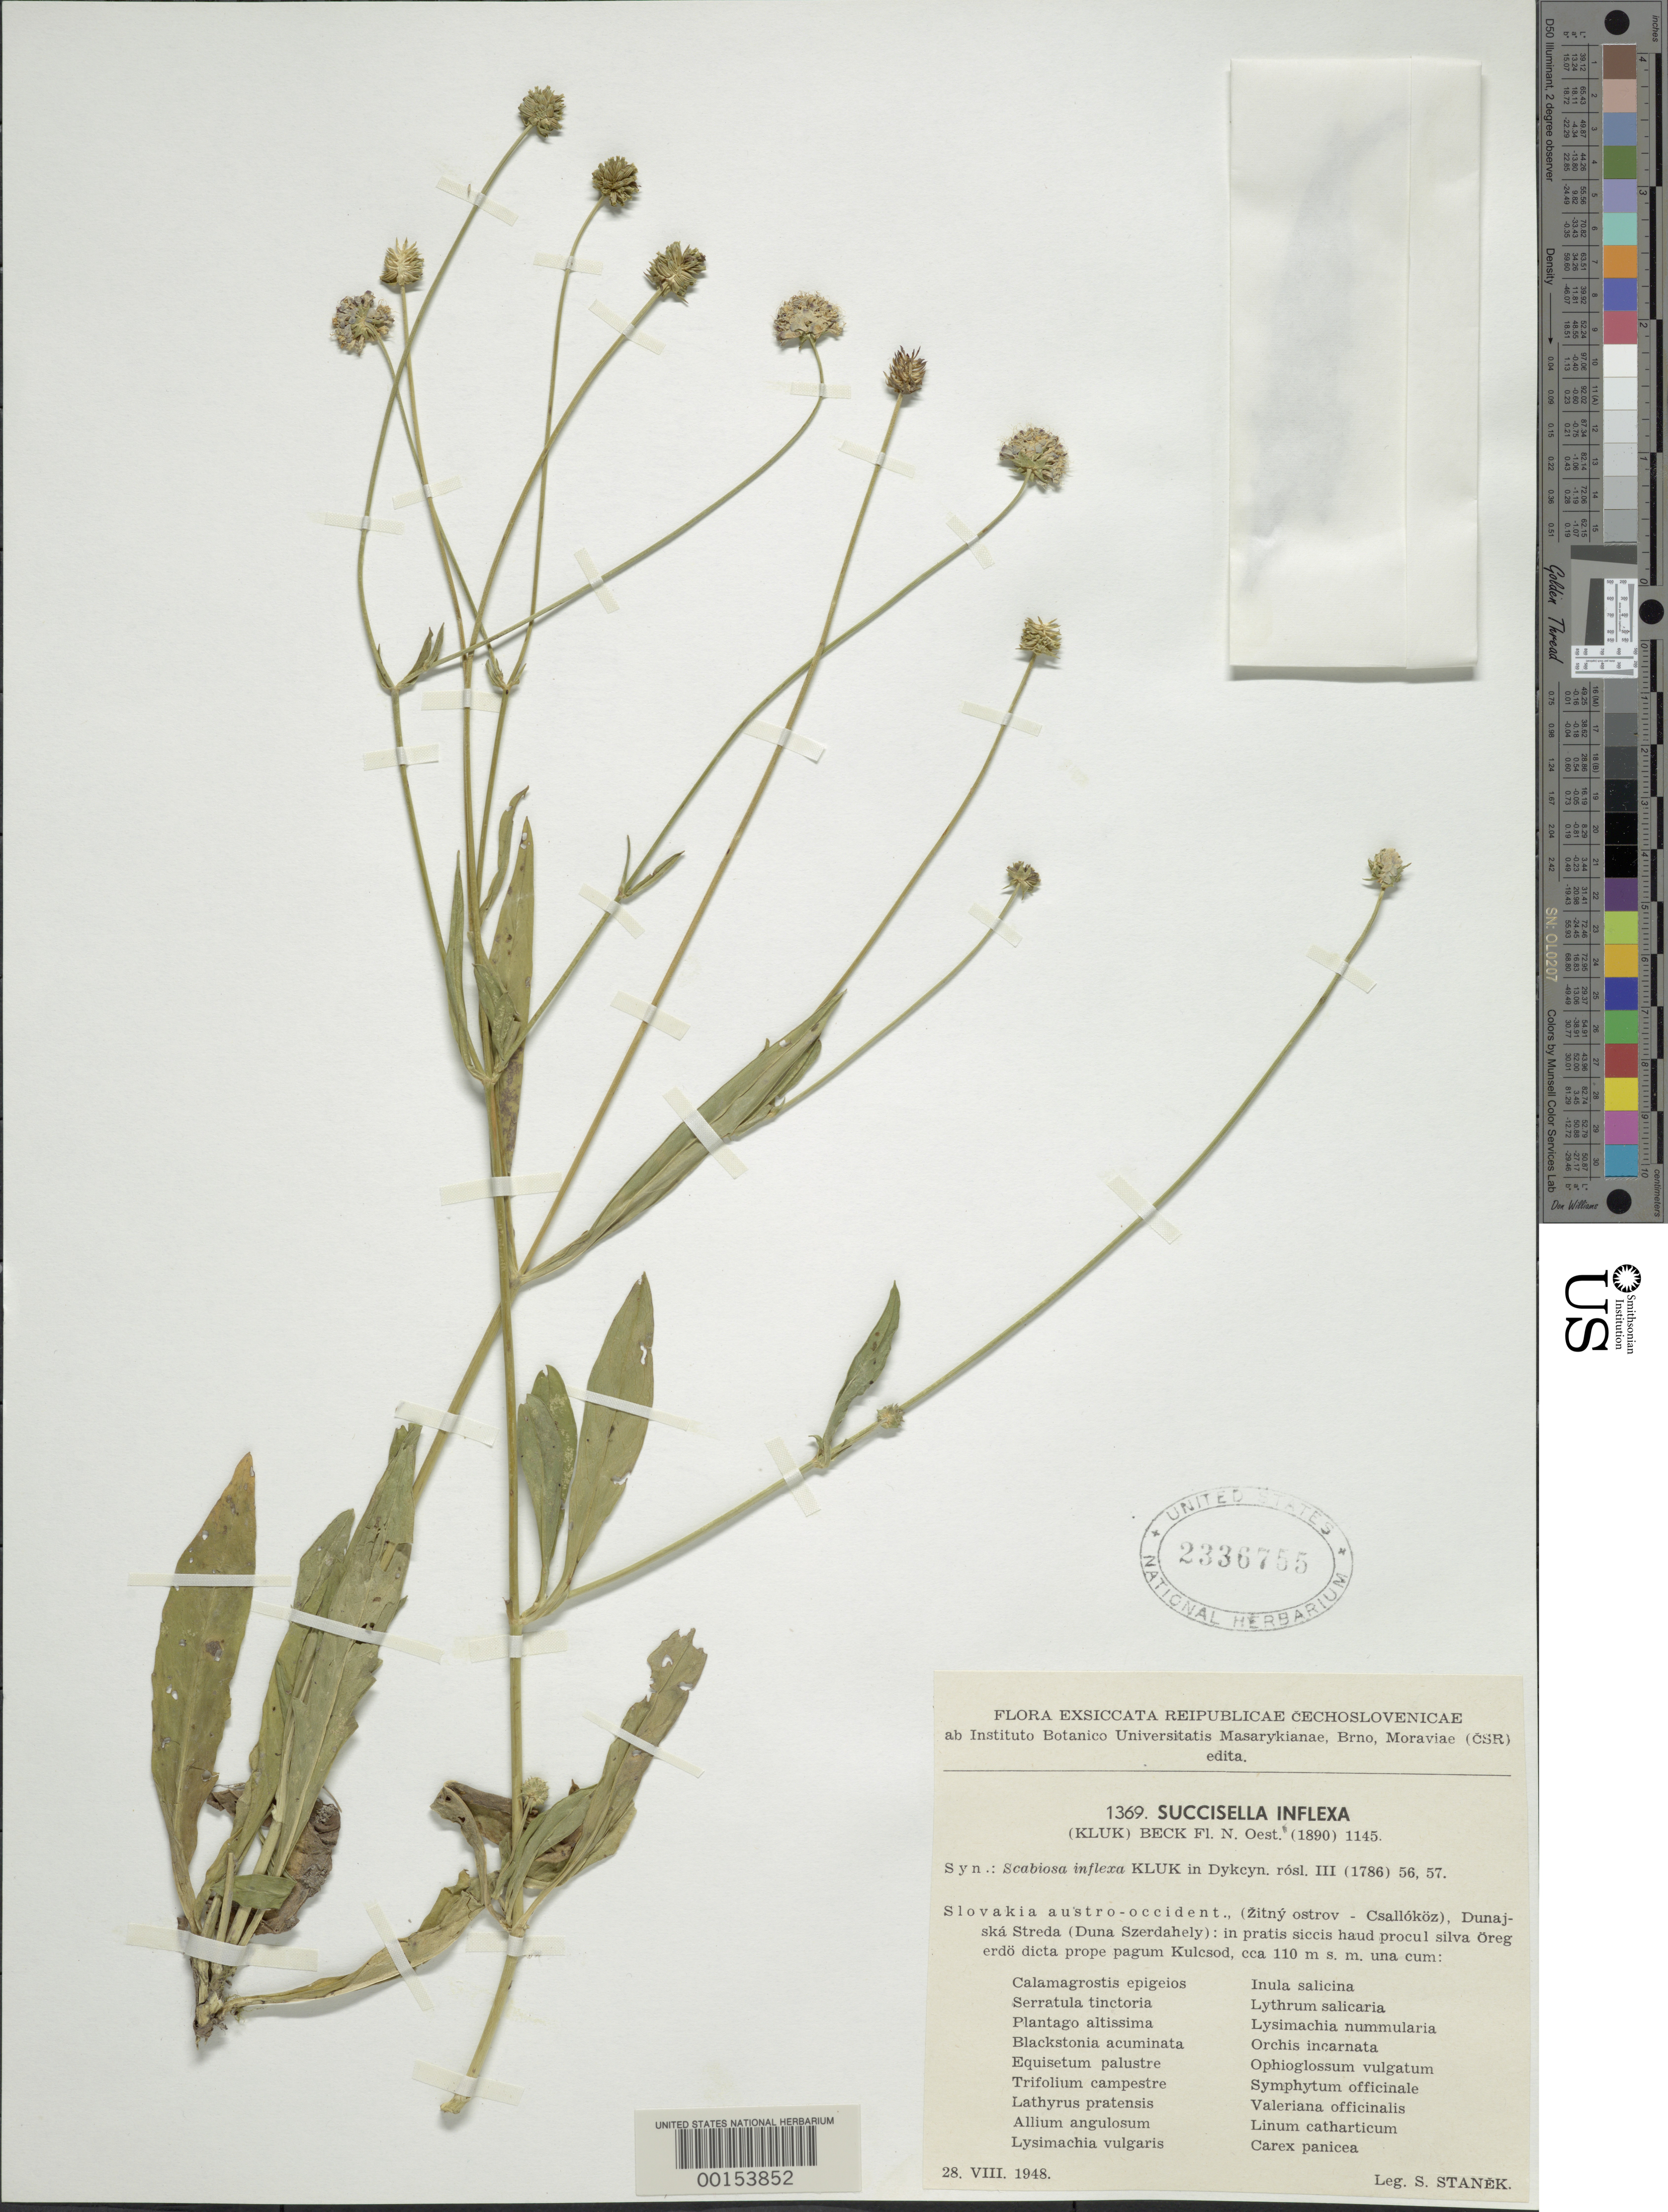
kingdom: Plantae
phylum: Tracheophyta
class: Magnoliopsida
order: Dipsacales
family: Caprifoliaceae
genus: Succisa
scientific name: Succisa inflexa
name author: Schur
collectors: S. Stanek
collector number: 1369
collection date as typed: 28 Aug 1948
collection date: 1948-08-28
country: Slovakia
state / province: Slovenska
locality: Dunajska Streda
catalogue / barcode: US 2336755